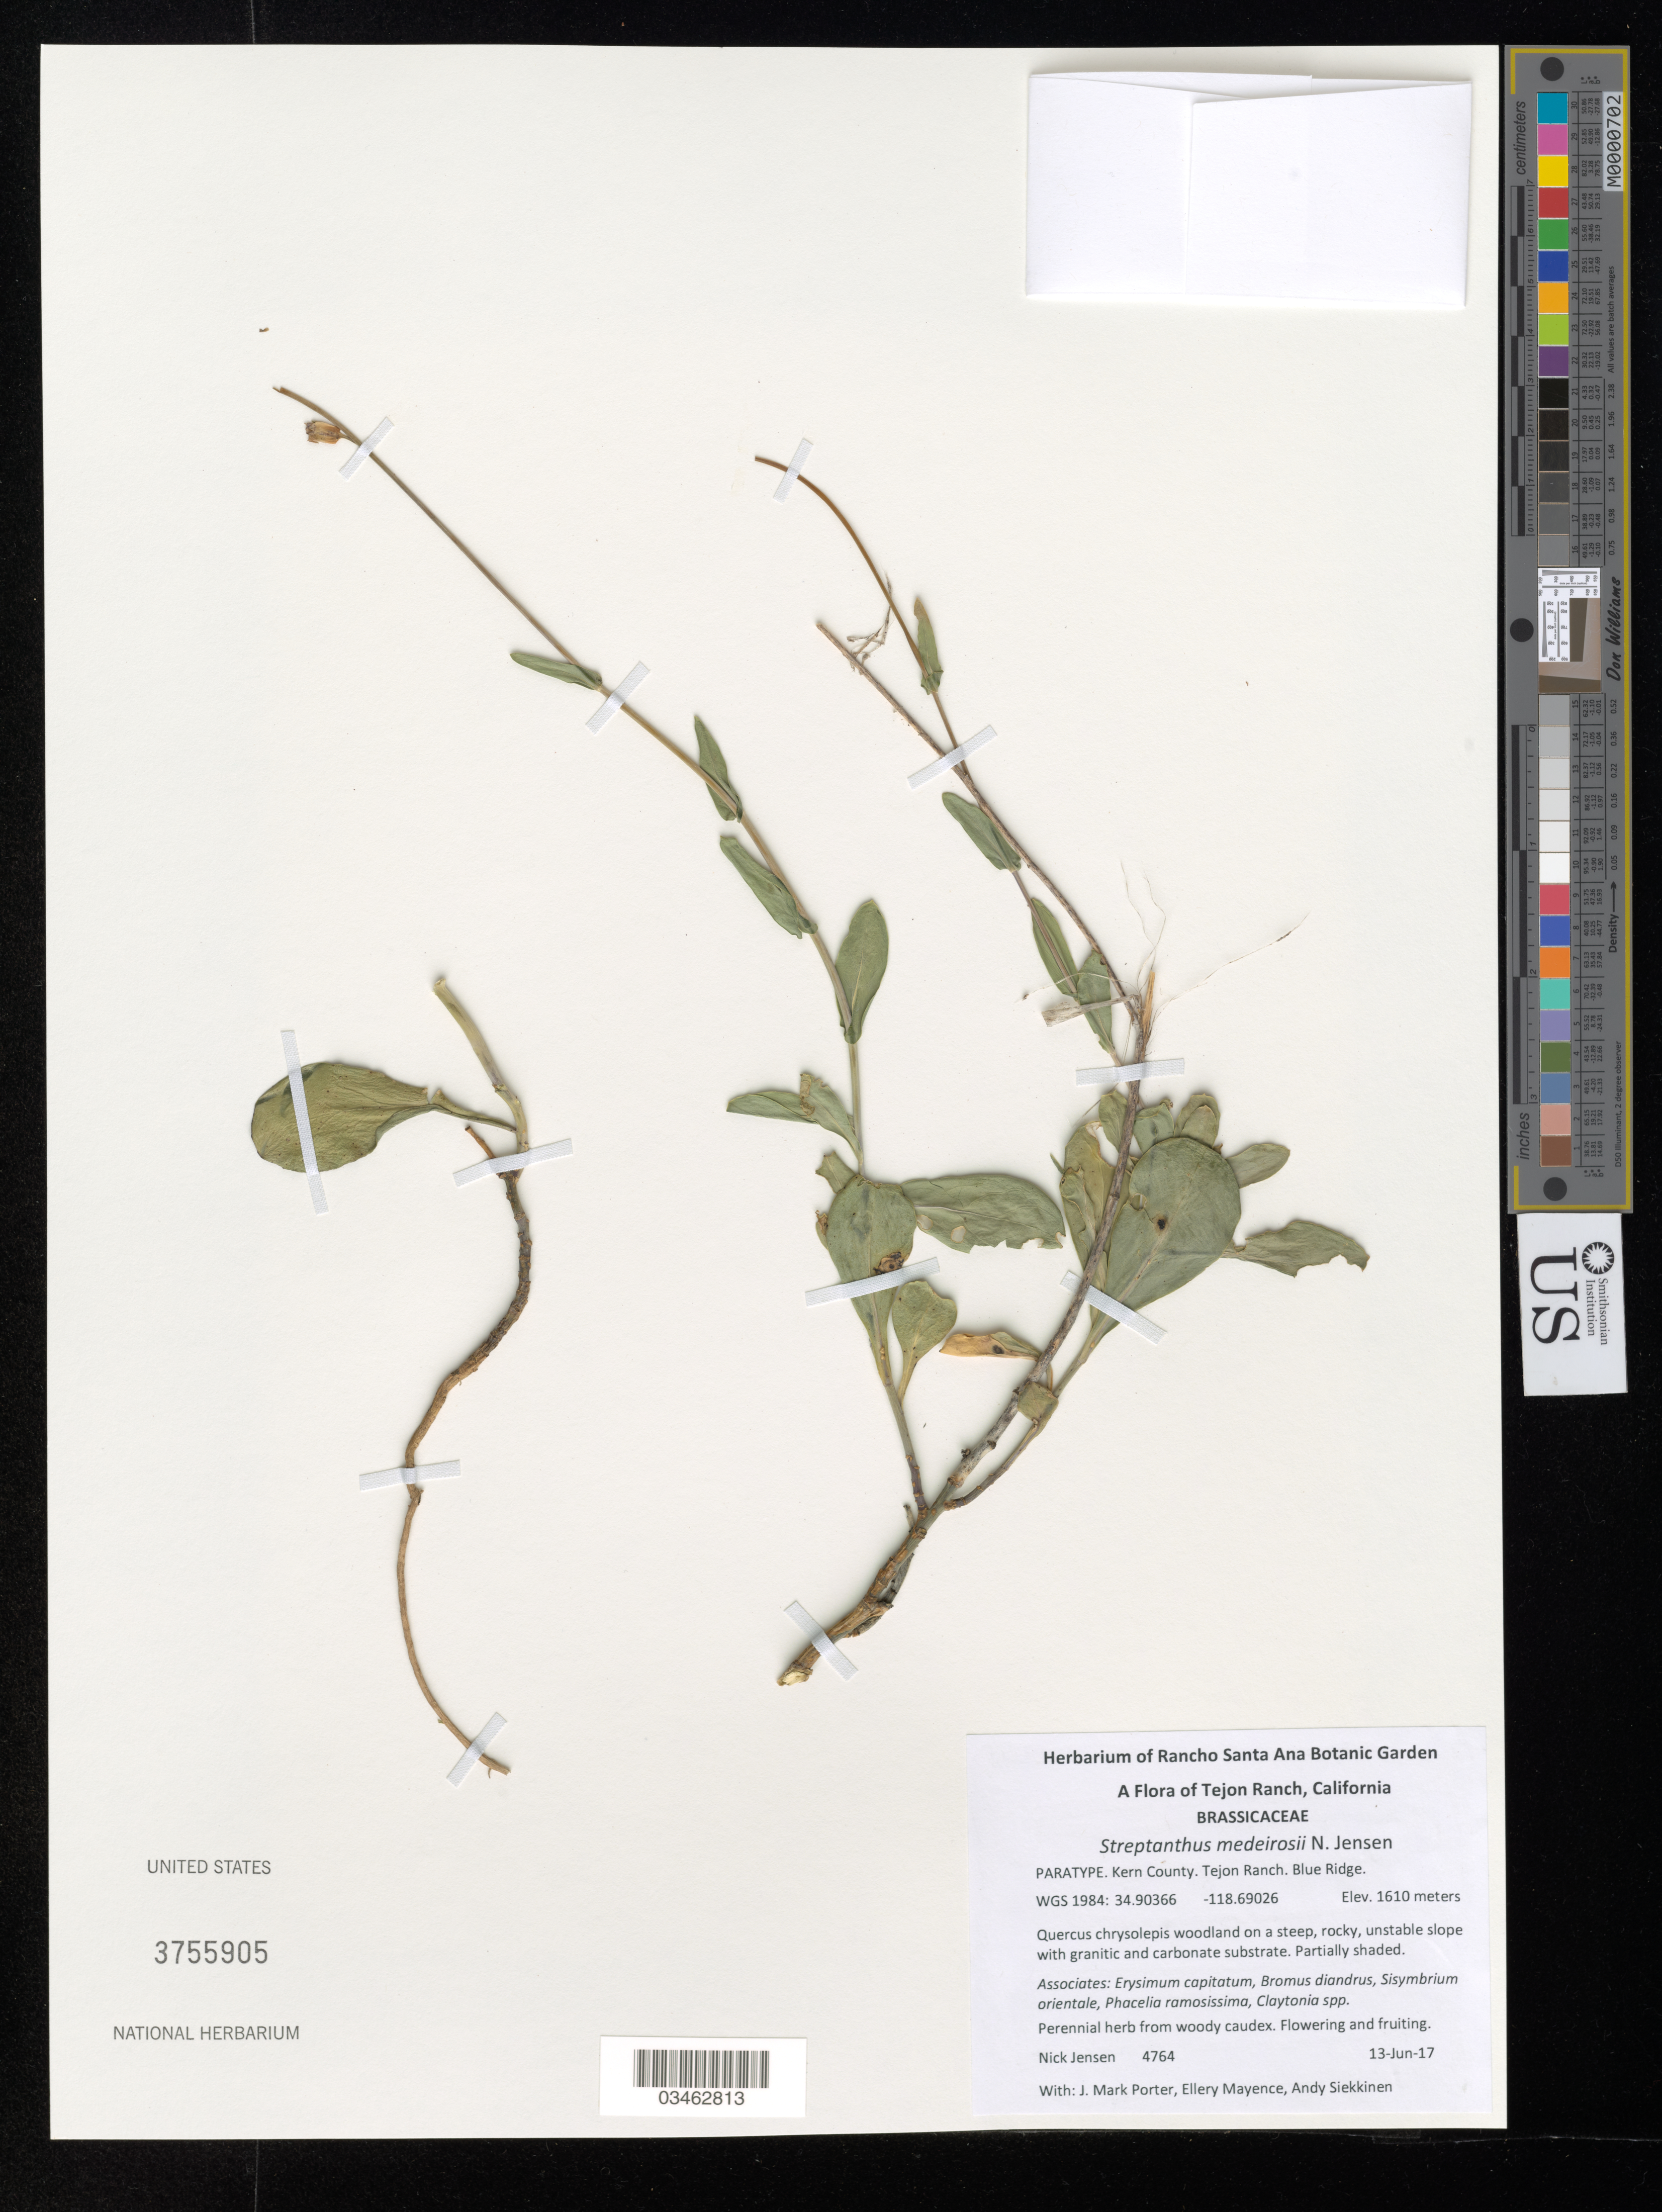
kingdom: Plantae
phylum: Tracheophyta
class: Magnoliopsida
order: Brassicales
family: Brassicaceae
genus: Streptanthus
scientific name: Streptanthus medeirosii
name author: N. Jensen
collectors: N. Jensen, J. M. Porter, E. Mayence & A. Siekkinen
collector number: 4764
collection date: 2017-06-13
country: United States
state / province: California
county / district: Kern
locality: Tejon Ranch. Blue Ridge.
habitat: Quercus chrysolepis woodland on a steep, rocky, unstable slope with granitic and carbonate substrate. Partially shaded.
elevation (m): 1610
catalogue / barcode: US 3755905